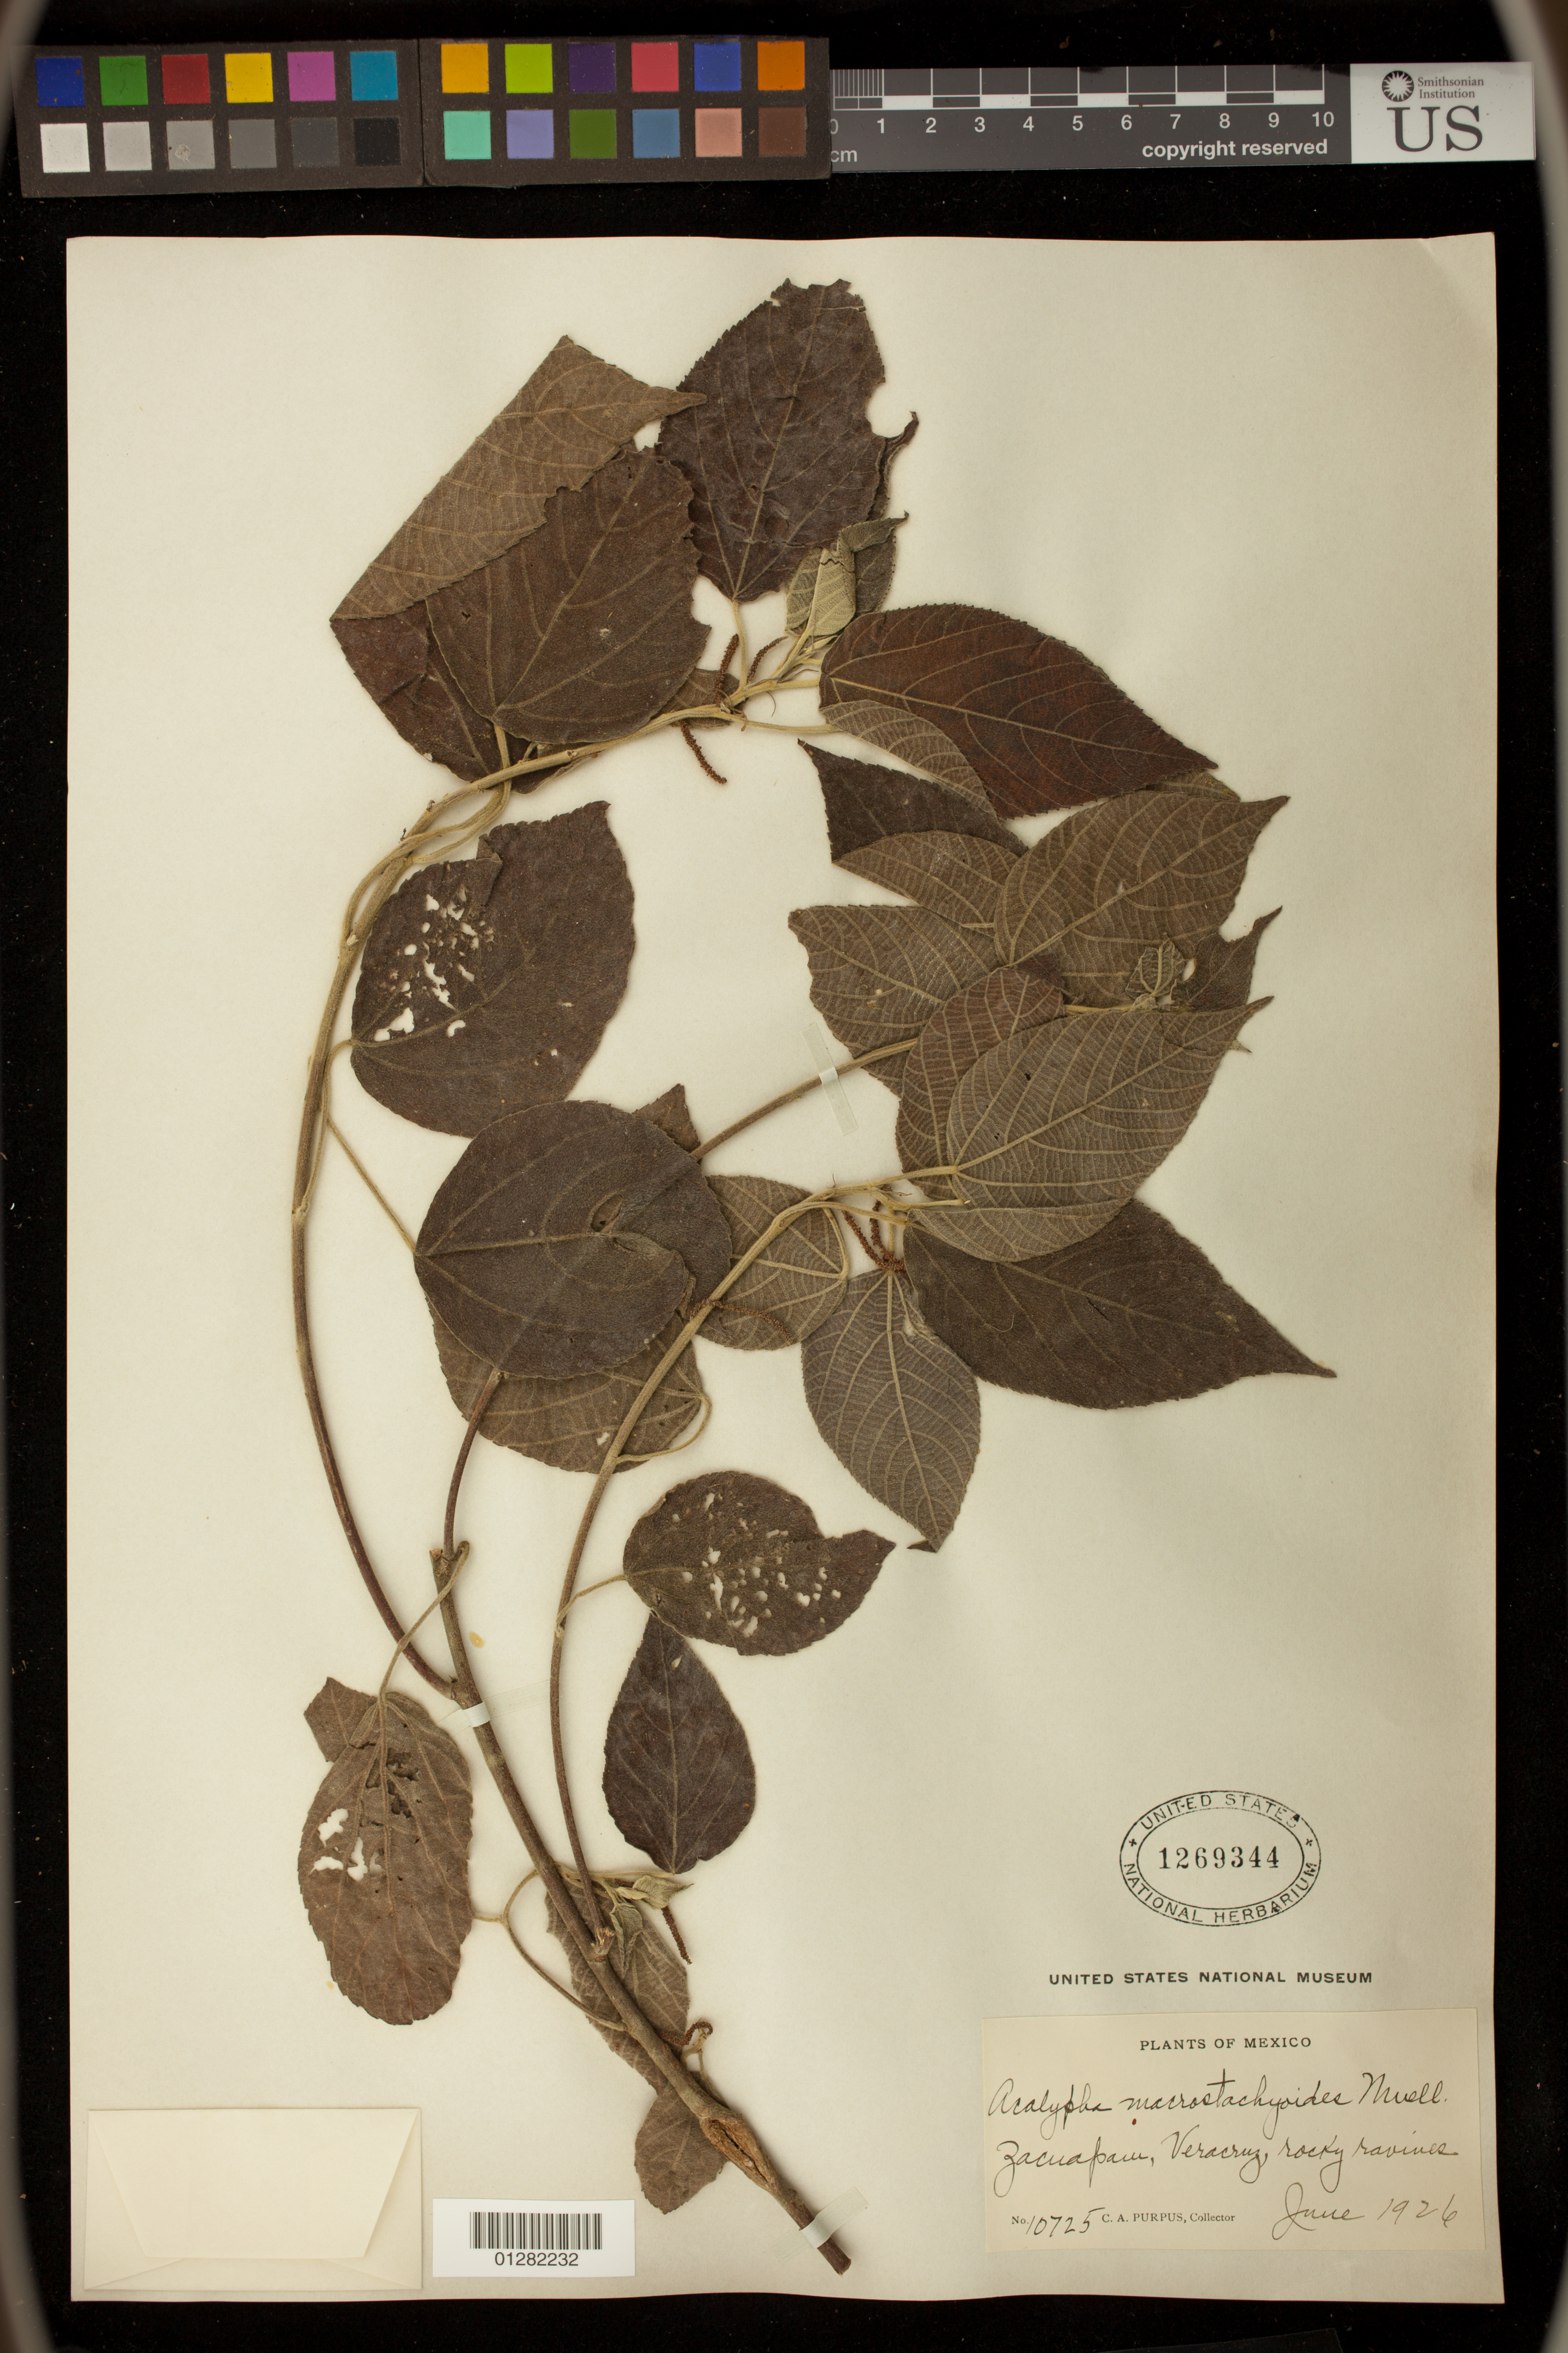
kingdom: Plantae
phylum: Tracheophyta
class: Magnoliopsida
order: Malpighiales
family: Euphorbiaceae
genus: Acalypha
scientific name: Acalypha macrostachyoides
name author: Müll. Arg.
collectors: J. N. Rose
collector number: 10725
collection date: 1926-06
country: Mexico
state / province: Veracruz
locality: Zacualpan, Veracruz, rocky ravine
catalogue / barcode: US 1269344